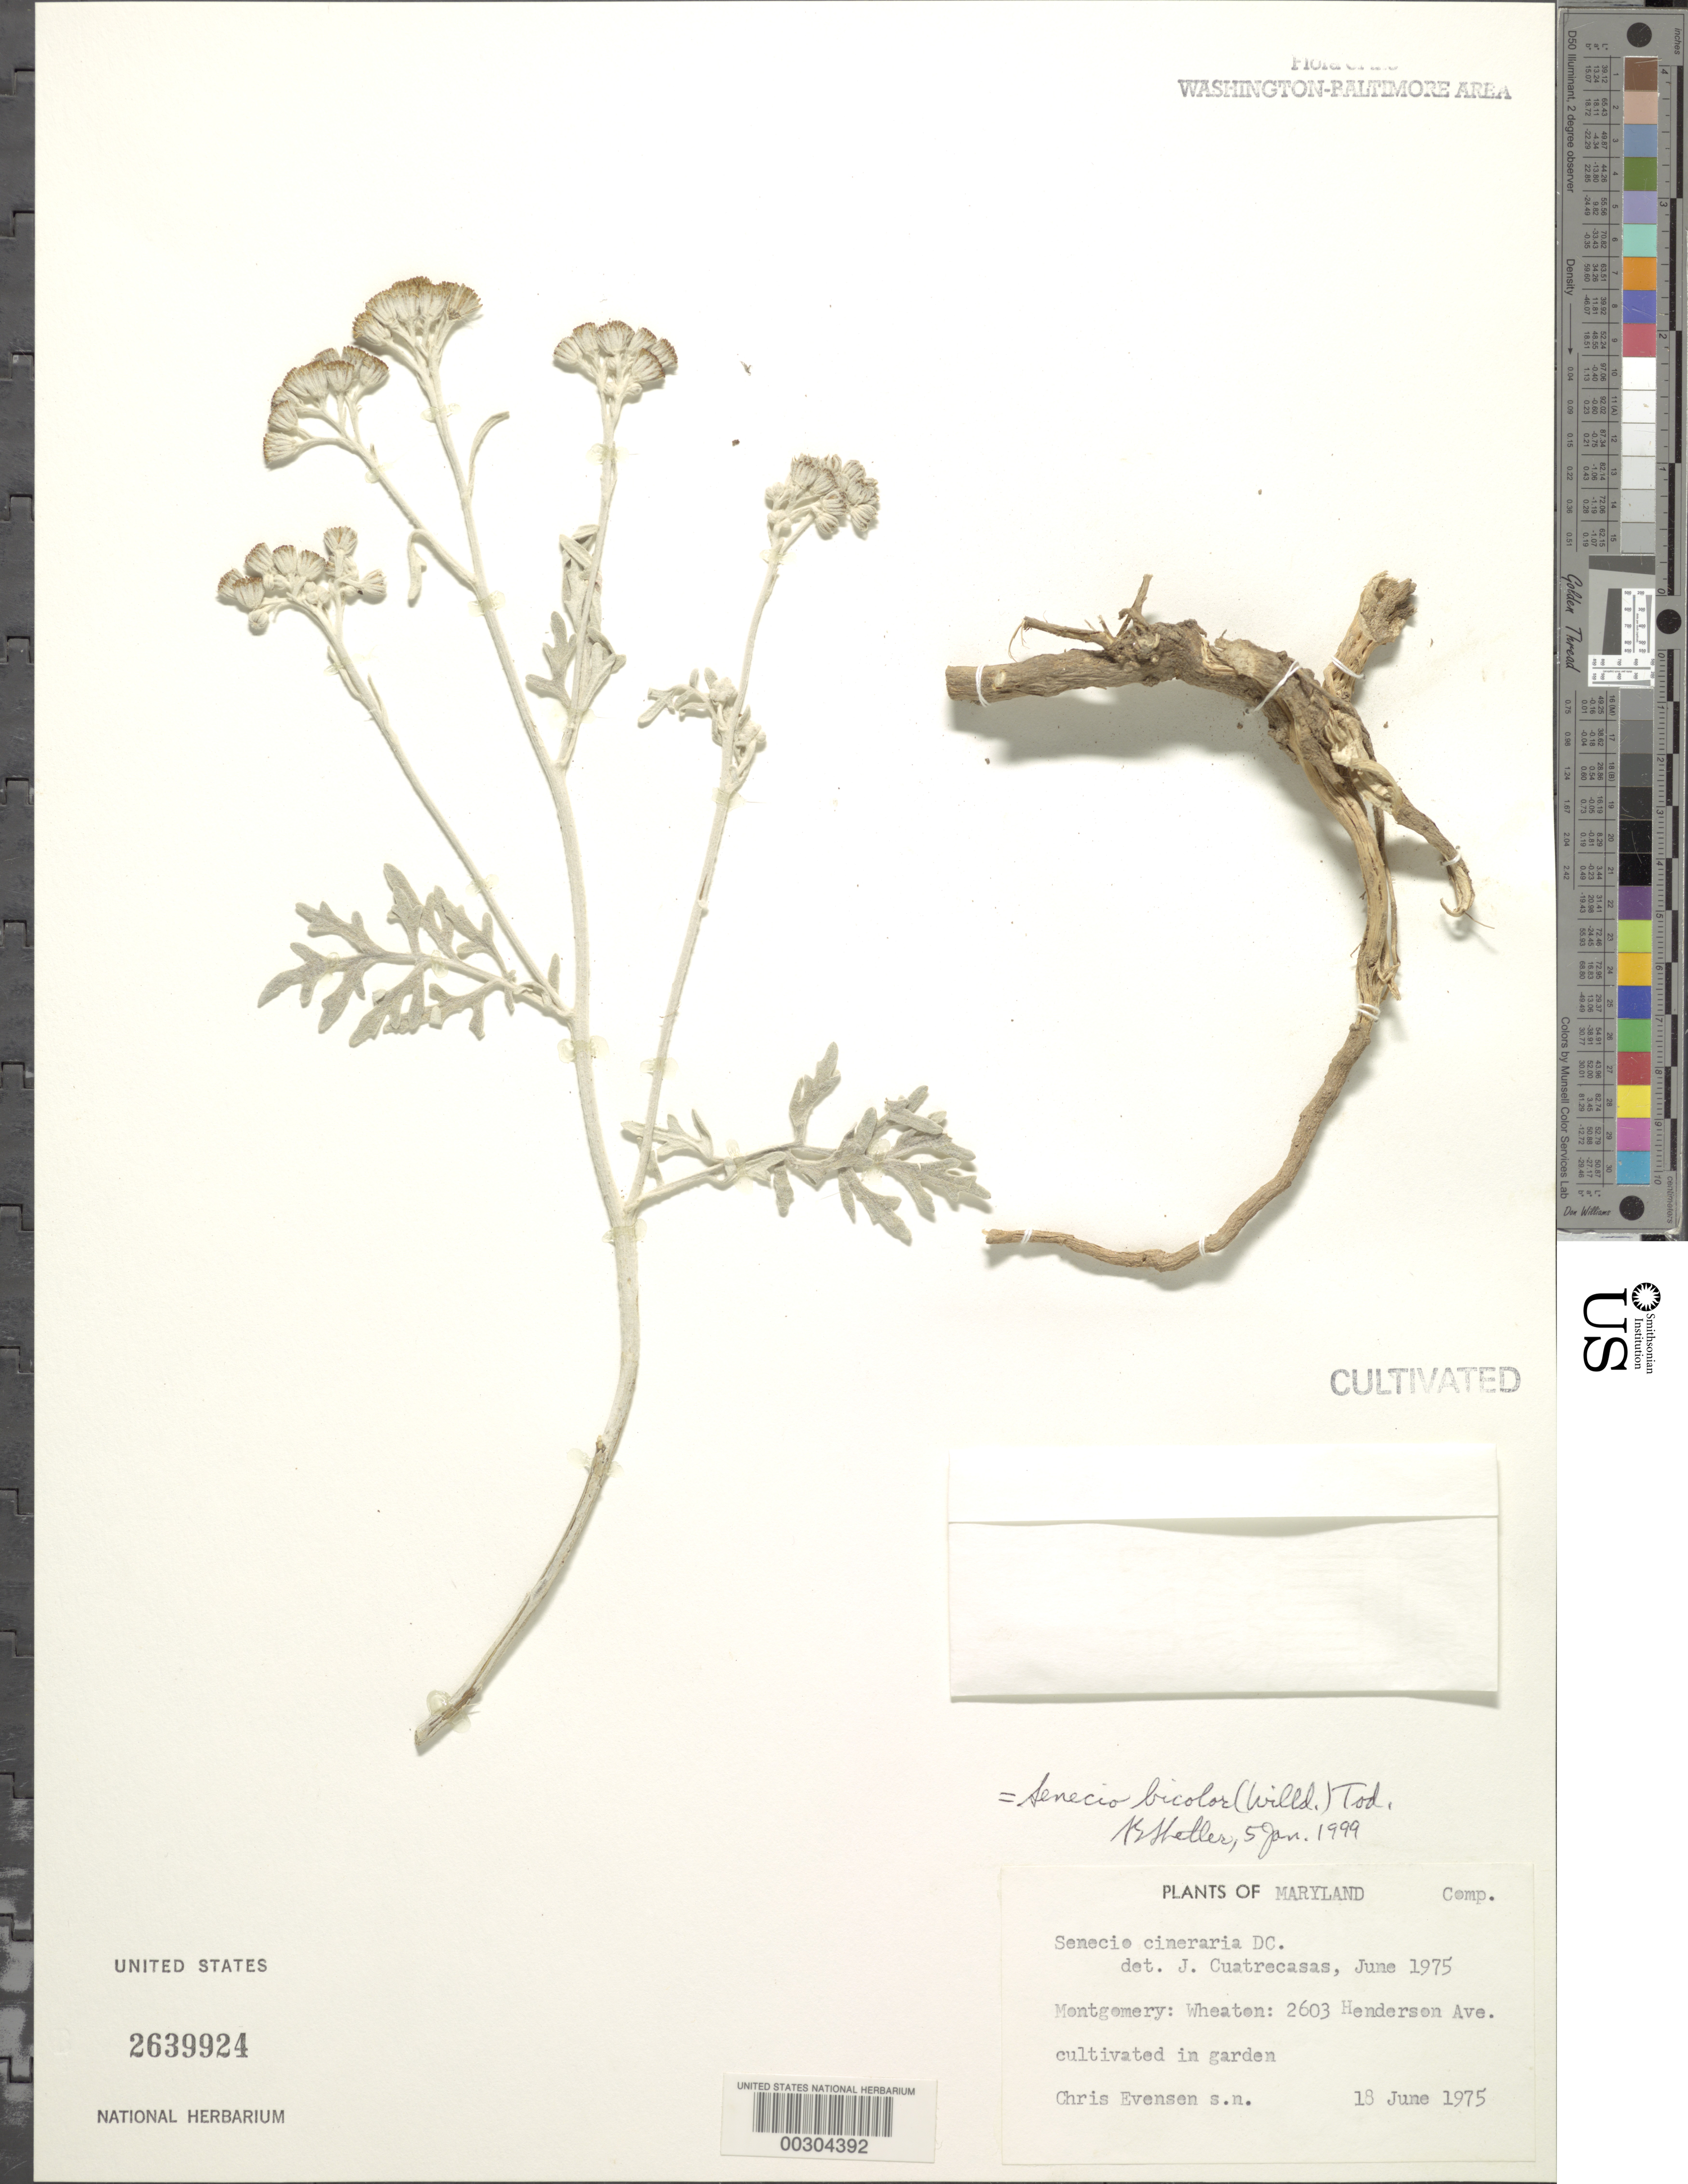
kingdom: Plantae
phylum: Tracheophyta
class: Magnoliopsida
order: Asterales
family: Asteraceae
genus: Jacobaea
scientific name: Jacobaea maritima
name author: (L.) Pelser & Meijden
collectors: C. Evensen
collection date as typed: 18 Jun 1975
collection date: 1975-06-18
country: United States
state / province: Maryland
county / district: Montgomery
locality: Wheaton, 2603 Henderson Ave.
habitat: Garden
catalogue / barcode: US 2639924